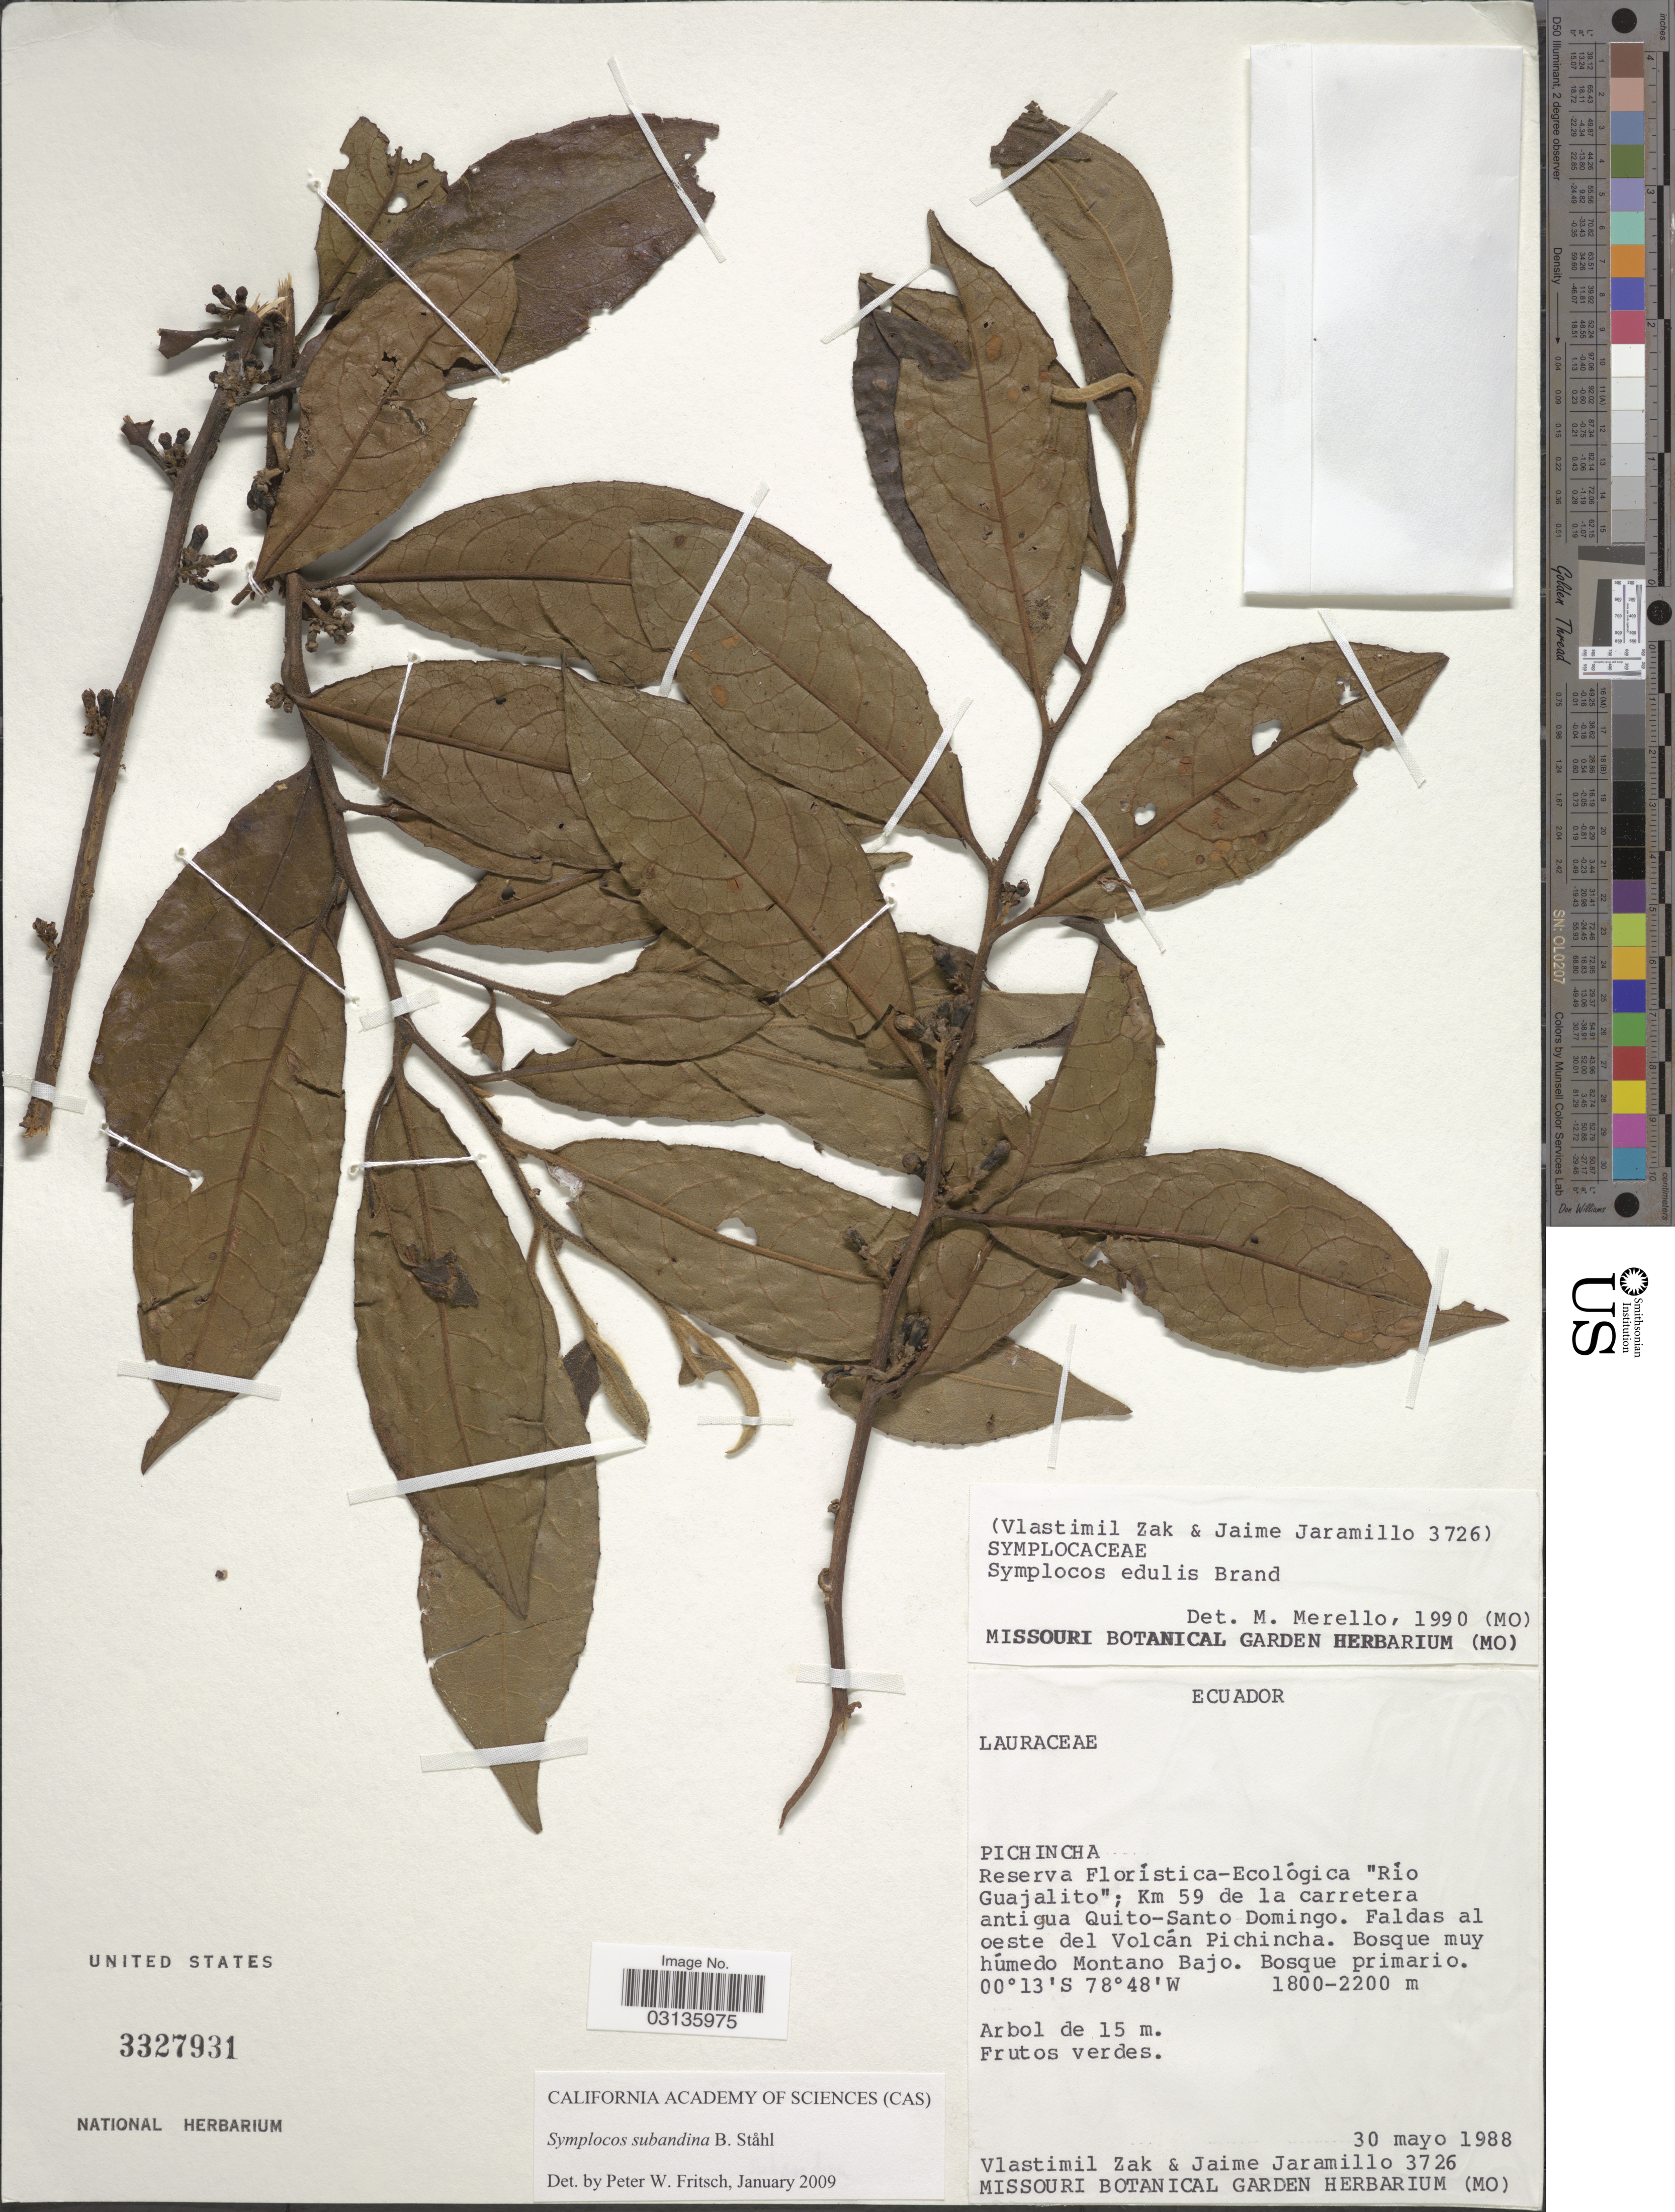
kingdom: Plantae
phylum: Tracheophyta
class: Magnoliopsida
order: Ericales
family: Symplocaceae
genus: Symplocos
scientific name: Symplocos subandina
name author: B. Ståhl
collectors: V. Zak & J. Jaramillo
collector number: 3726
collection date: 1988-05-30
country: Ecuador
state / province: Pichincha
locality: Reserva Florística-Ecológica "Río Guajalito"; Km 59 de la carretera antigua Quito-Santo Domingo. Faldas al oeste del Volcán Pichincha. Bosque muy húmedo Montano Bajo.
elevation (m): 1800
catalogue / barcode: US 3327931